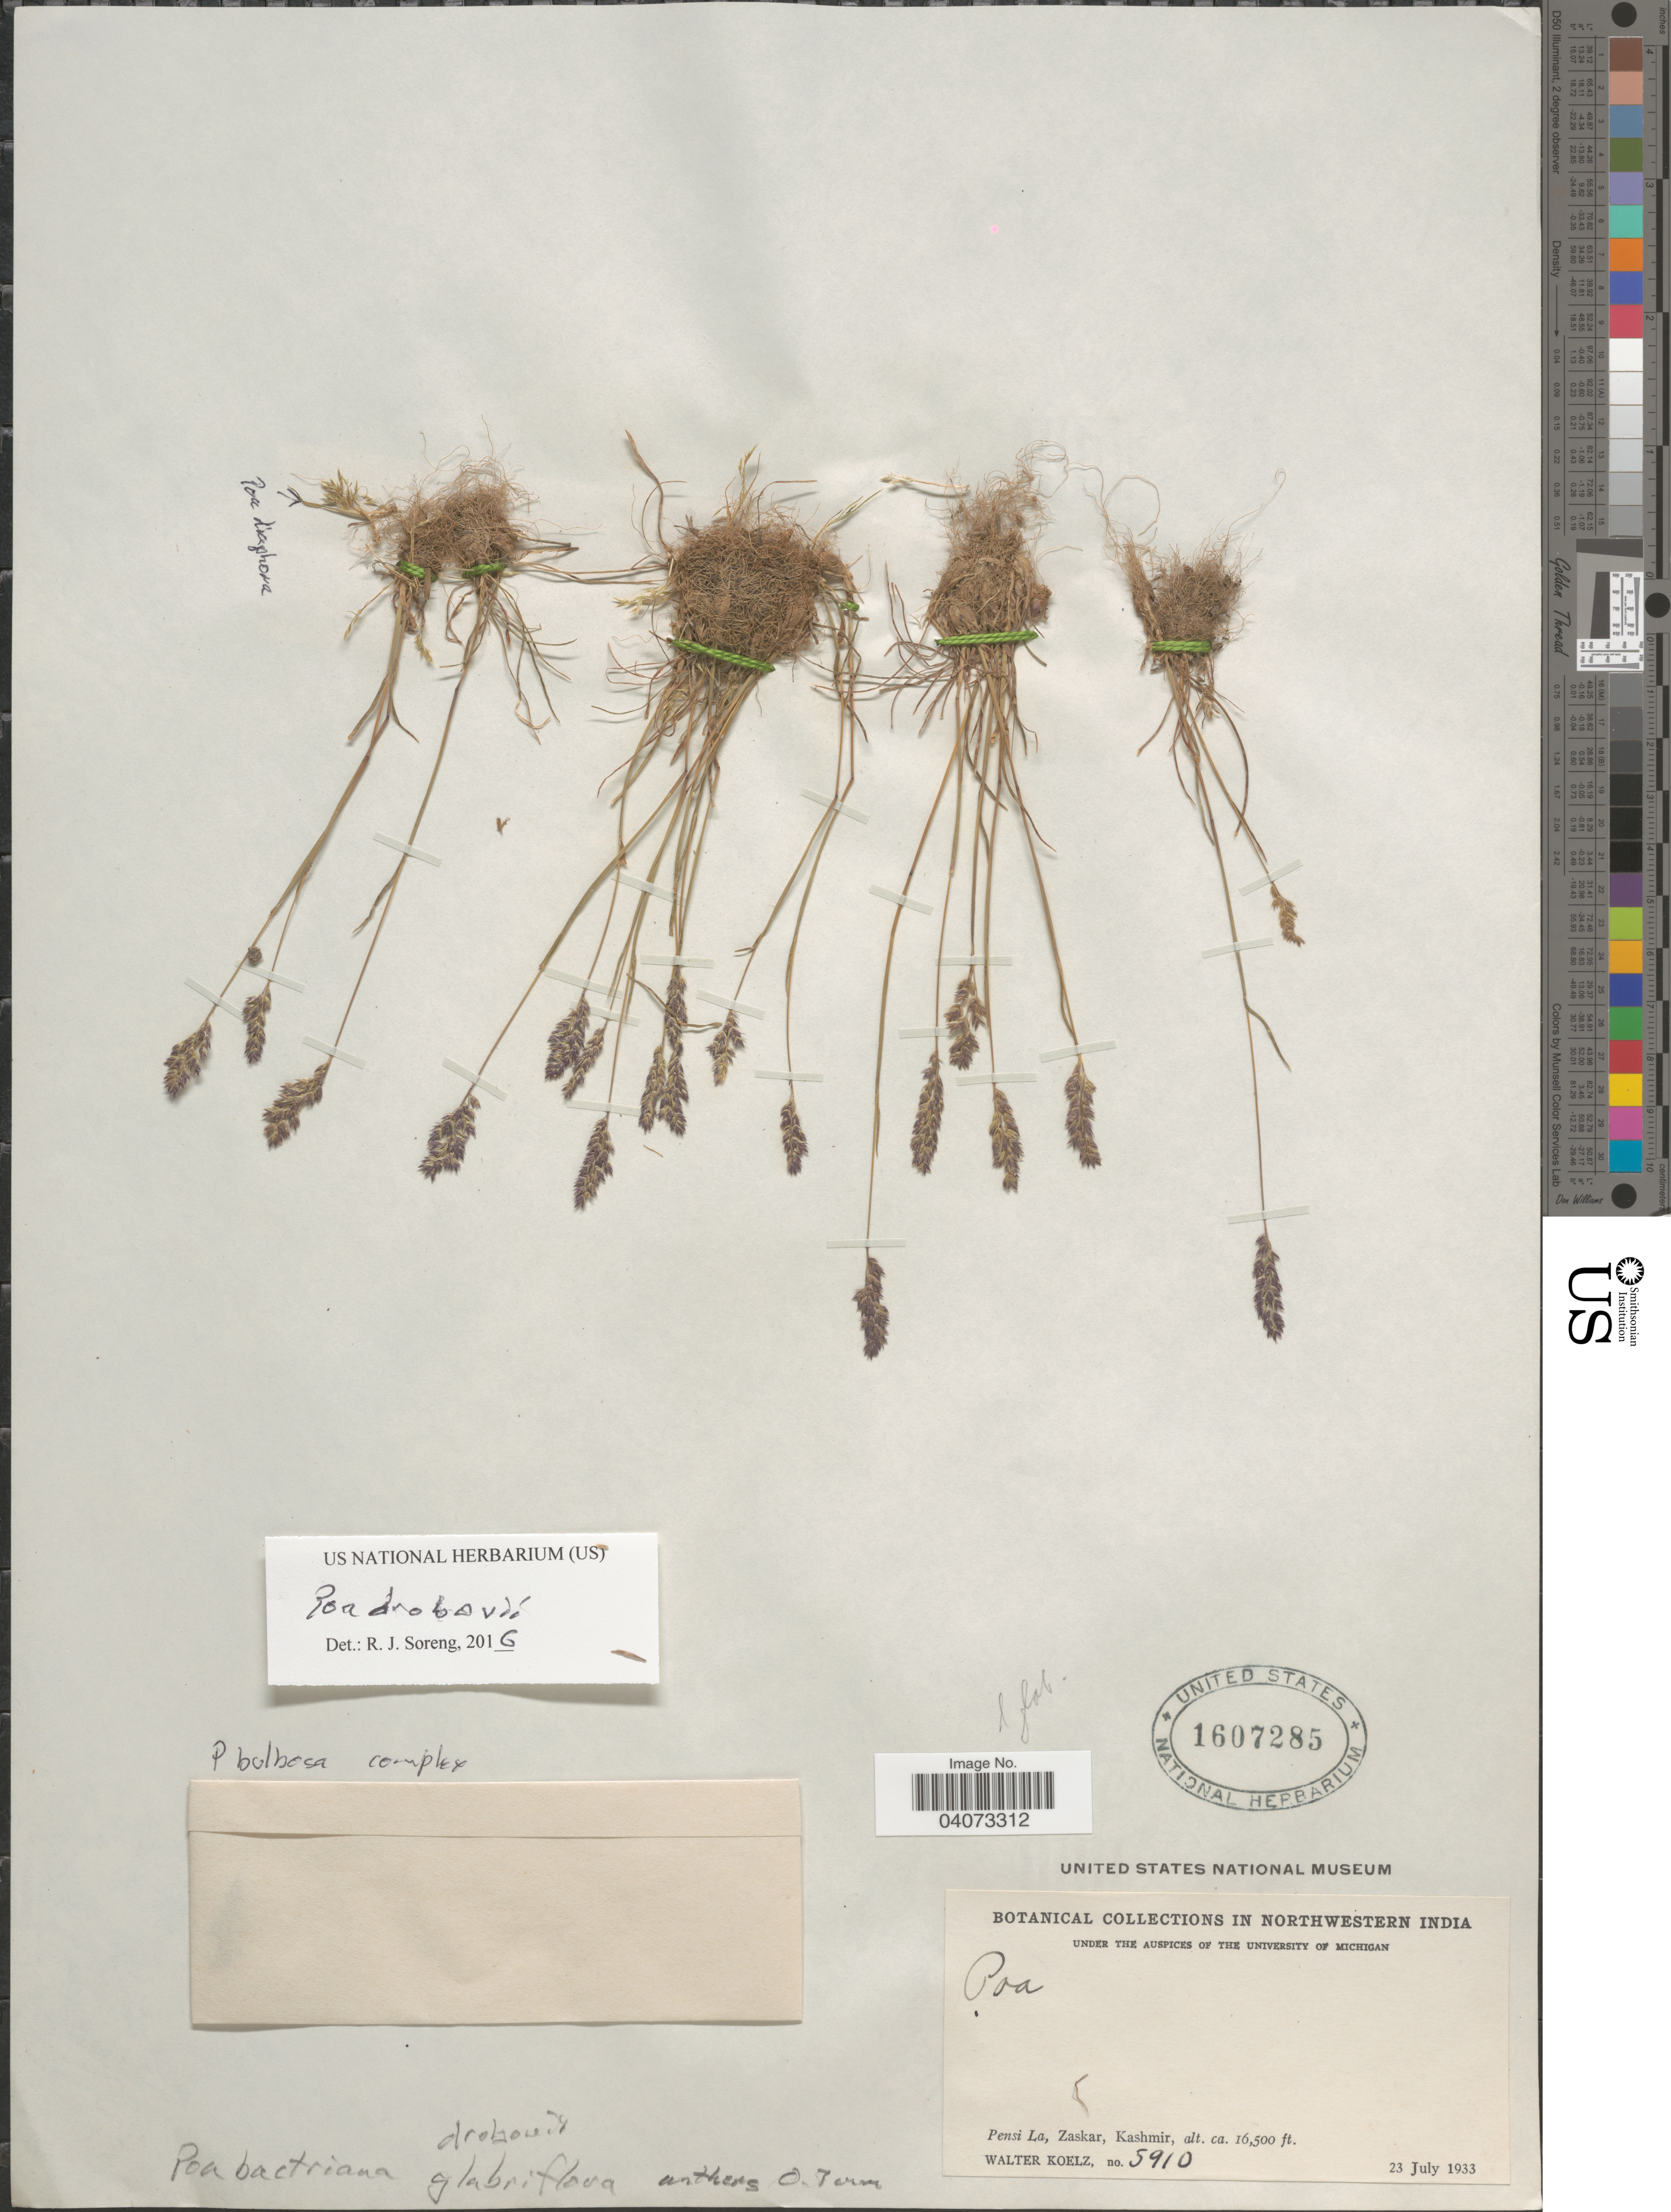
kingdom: Plantae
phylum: Tracheophyta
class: Liliopsida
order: Poales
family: Poaceae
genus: Poa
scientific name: Poa bactriana subsp. drobovii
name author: Tzvelev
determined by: Soreng, Robert J., Research Associate (BOT), Smithsonian Institution - National Museum of Natural History (UNITED STATES)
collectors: W. N. Koelz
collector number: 5910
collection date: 1933-07-23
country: India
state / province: Jammu and Kashmir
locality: Northwestern India. Pensi La, Zaskar, Kashmir.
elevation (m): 5029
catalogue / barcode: US 1607285